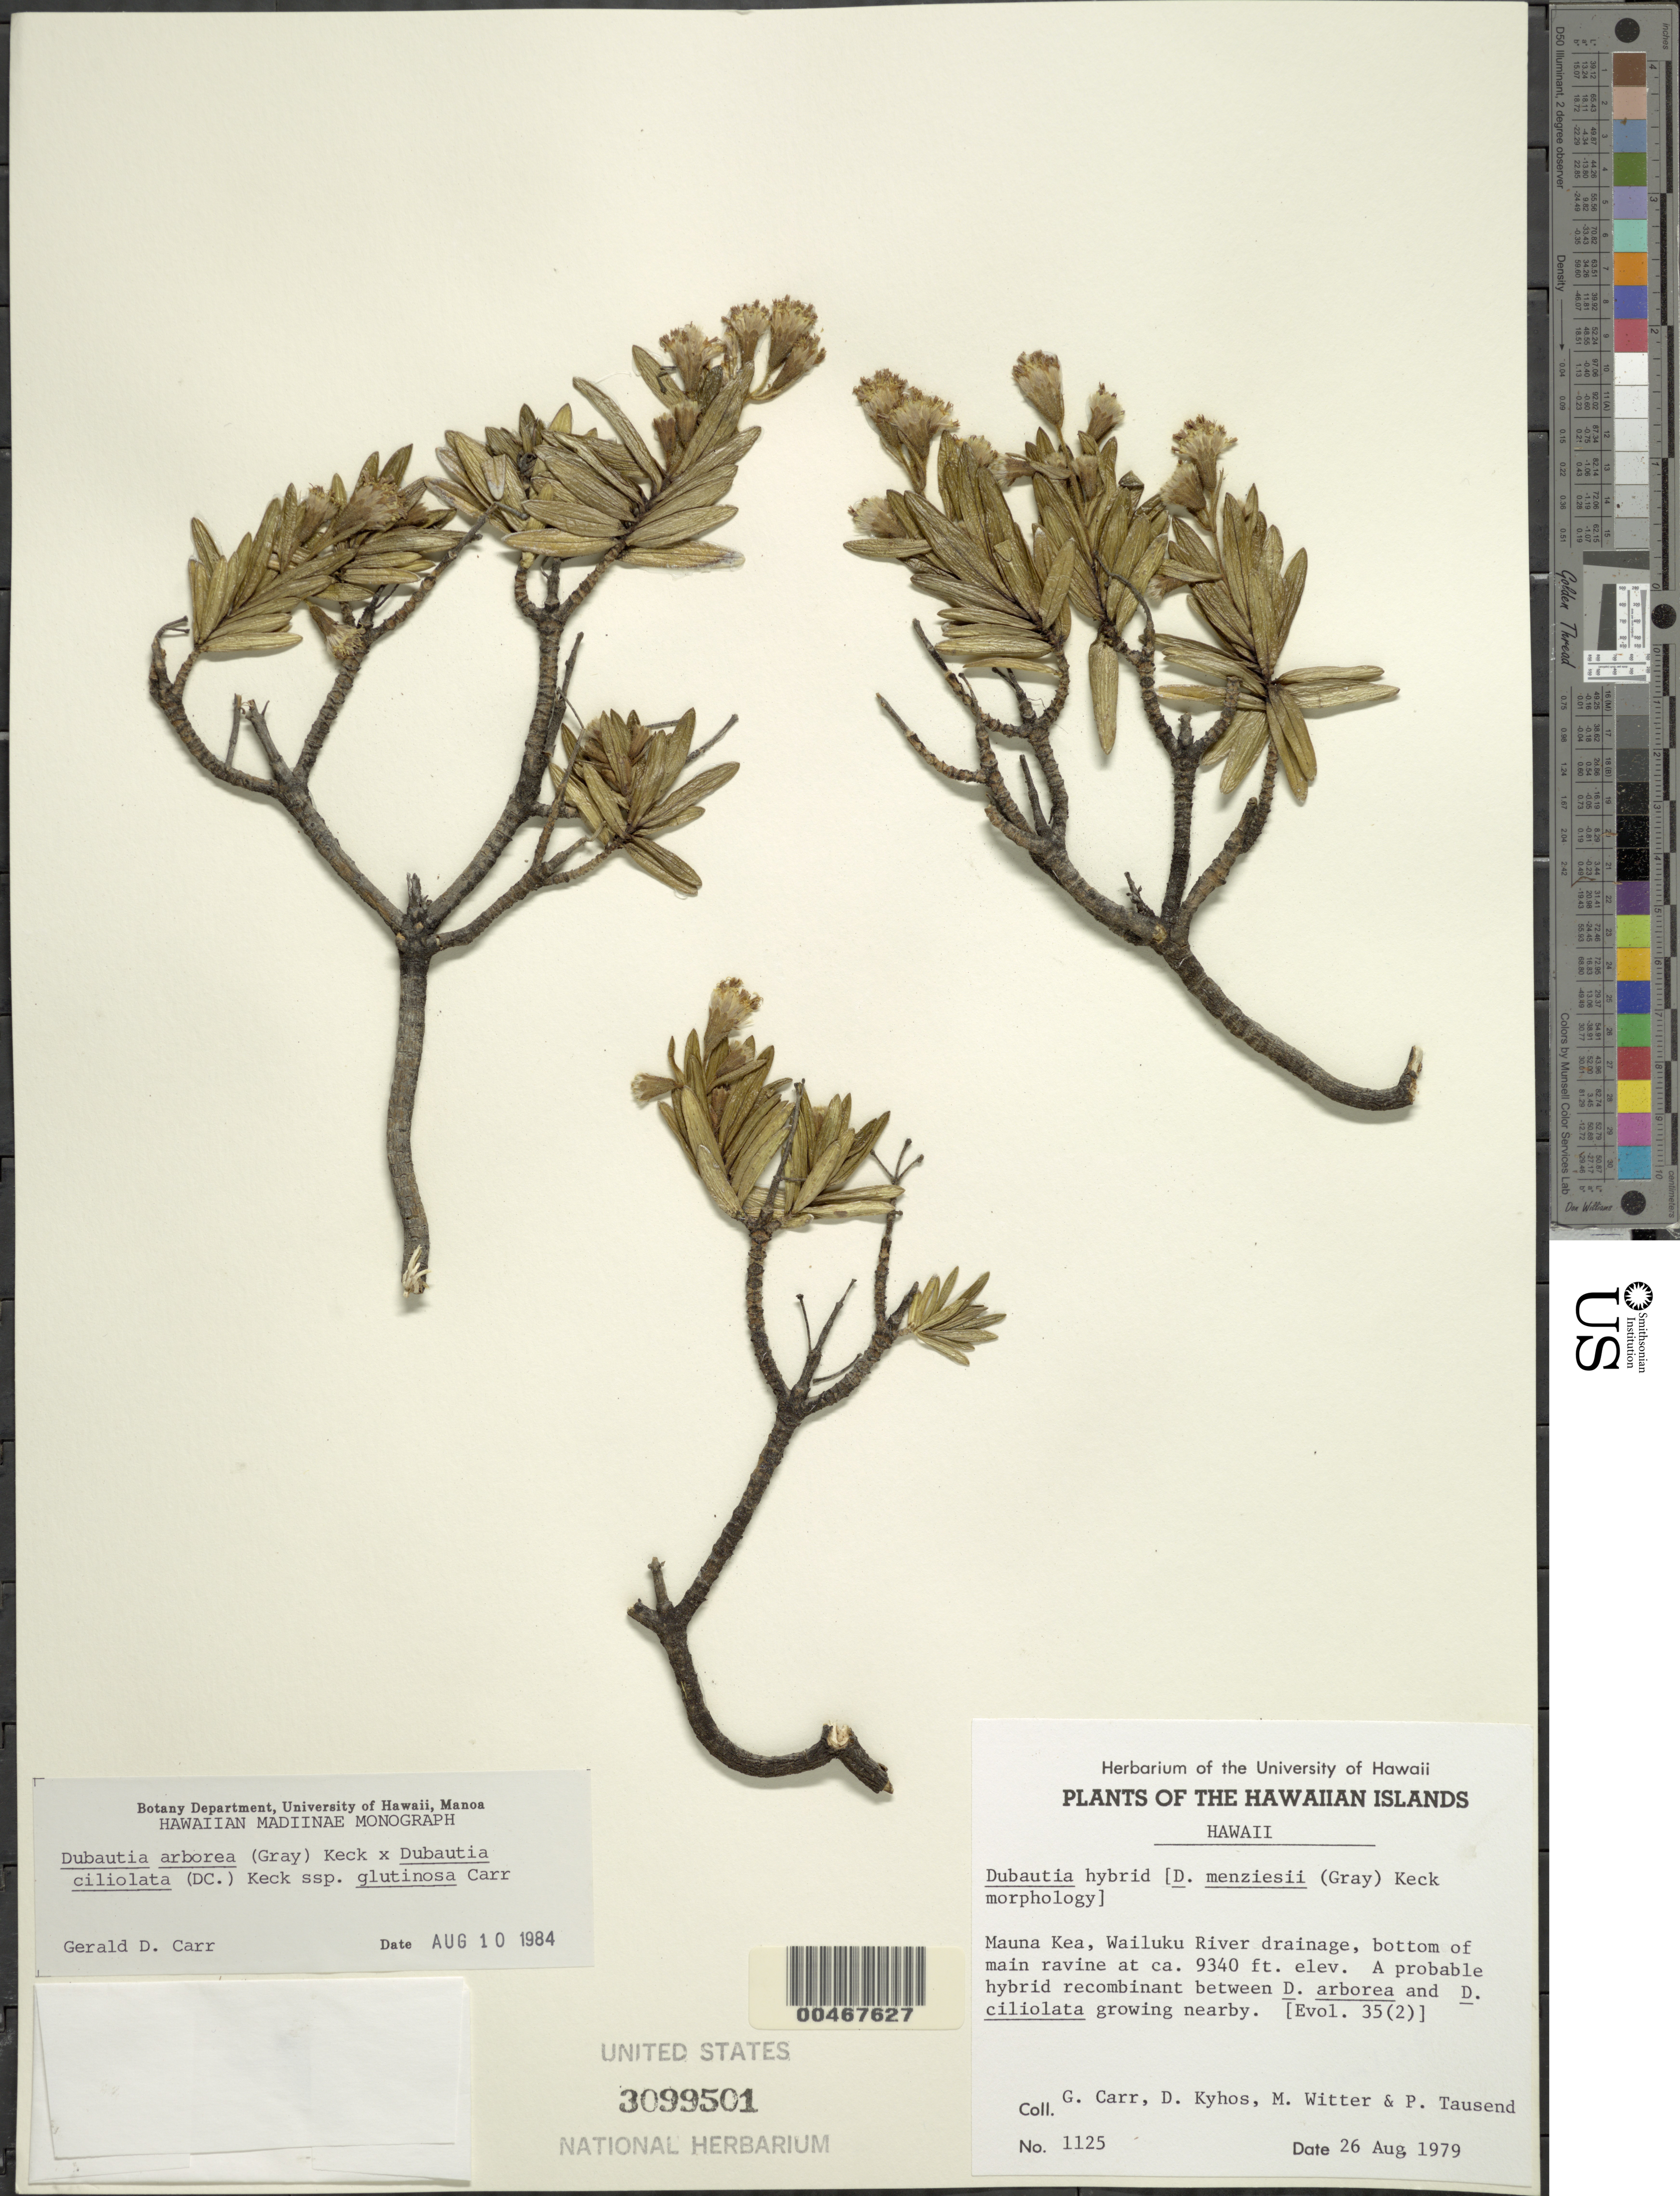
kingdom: Plantae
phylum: Tracheophyta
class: Magnoliopsida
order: Asterales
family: Asteraceae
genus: Dubautia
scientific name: Dubautia arborea x D. ciliolata var. glutinosa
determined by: Carr, G. D.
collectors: G. D. Carr, D. W. Kyhos, M. Witter & P. Tausend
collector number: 1125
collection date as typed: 26 Aug 1979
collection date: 1979-08-26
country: United States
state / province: Hawaii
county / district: Hawaii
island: Hawaii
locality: Mauna Kea, Wailuku River drainage, bottom of main ravine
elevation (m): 2847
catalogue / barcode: US 3099501